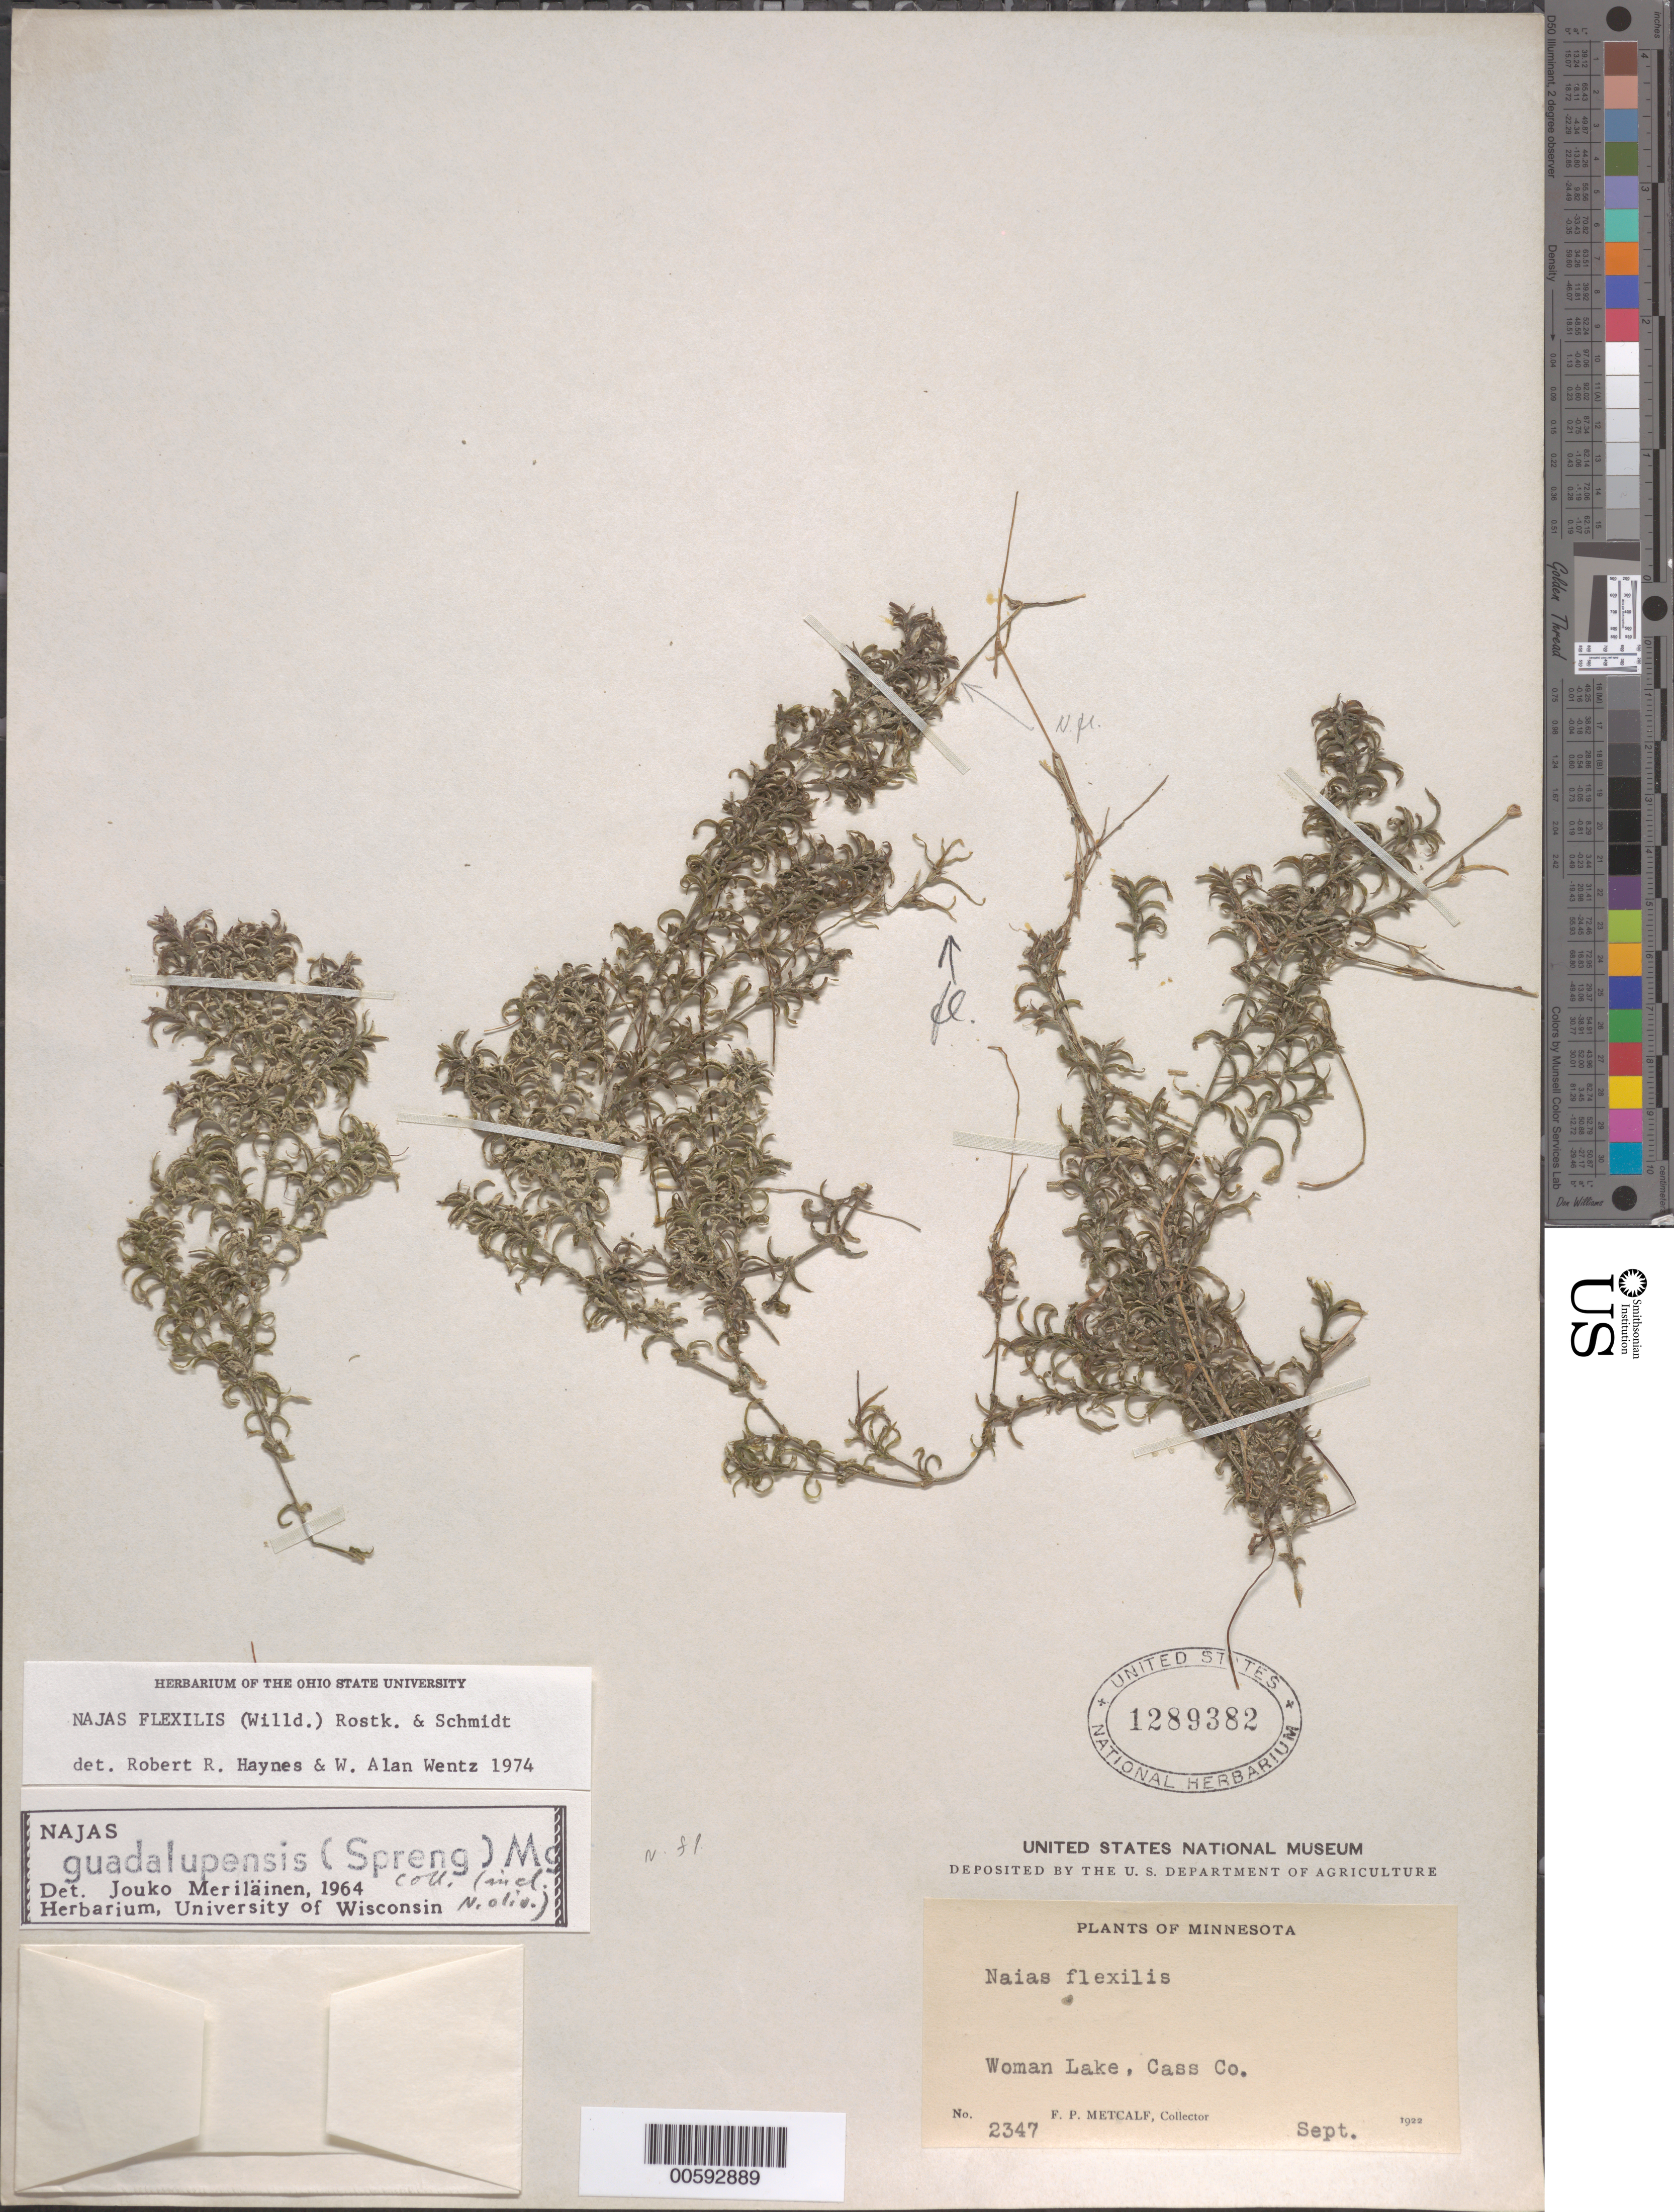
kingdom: Plantae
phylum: Tracheophyta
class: Liliopsida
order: Alismatales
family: Hydrocharitaceae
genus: Najas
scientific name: Najas flexilis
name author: (Willd.) Rostk. & Schmidt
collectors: F. P. Metcalf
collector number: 2347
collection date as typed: Sep 1922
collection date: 1922-09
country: United States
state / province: Minnesota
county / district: Cass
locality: Woman Lake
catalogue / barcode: US 1289382